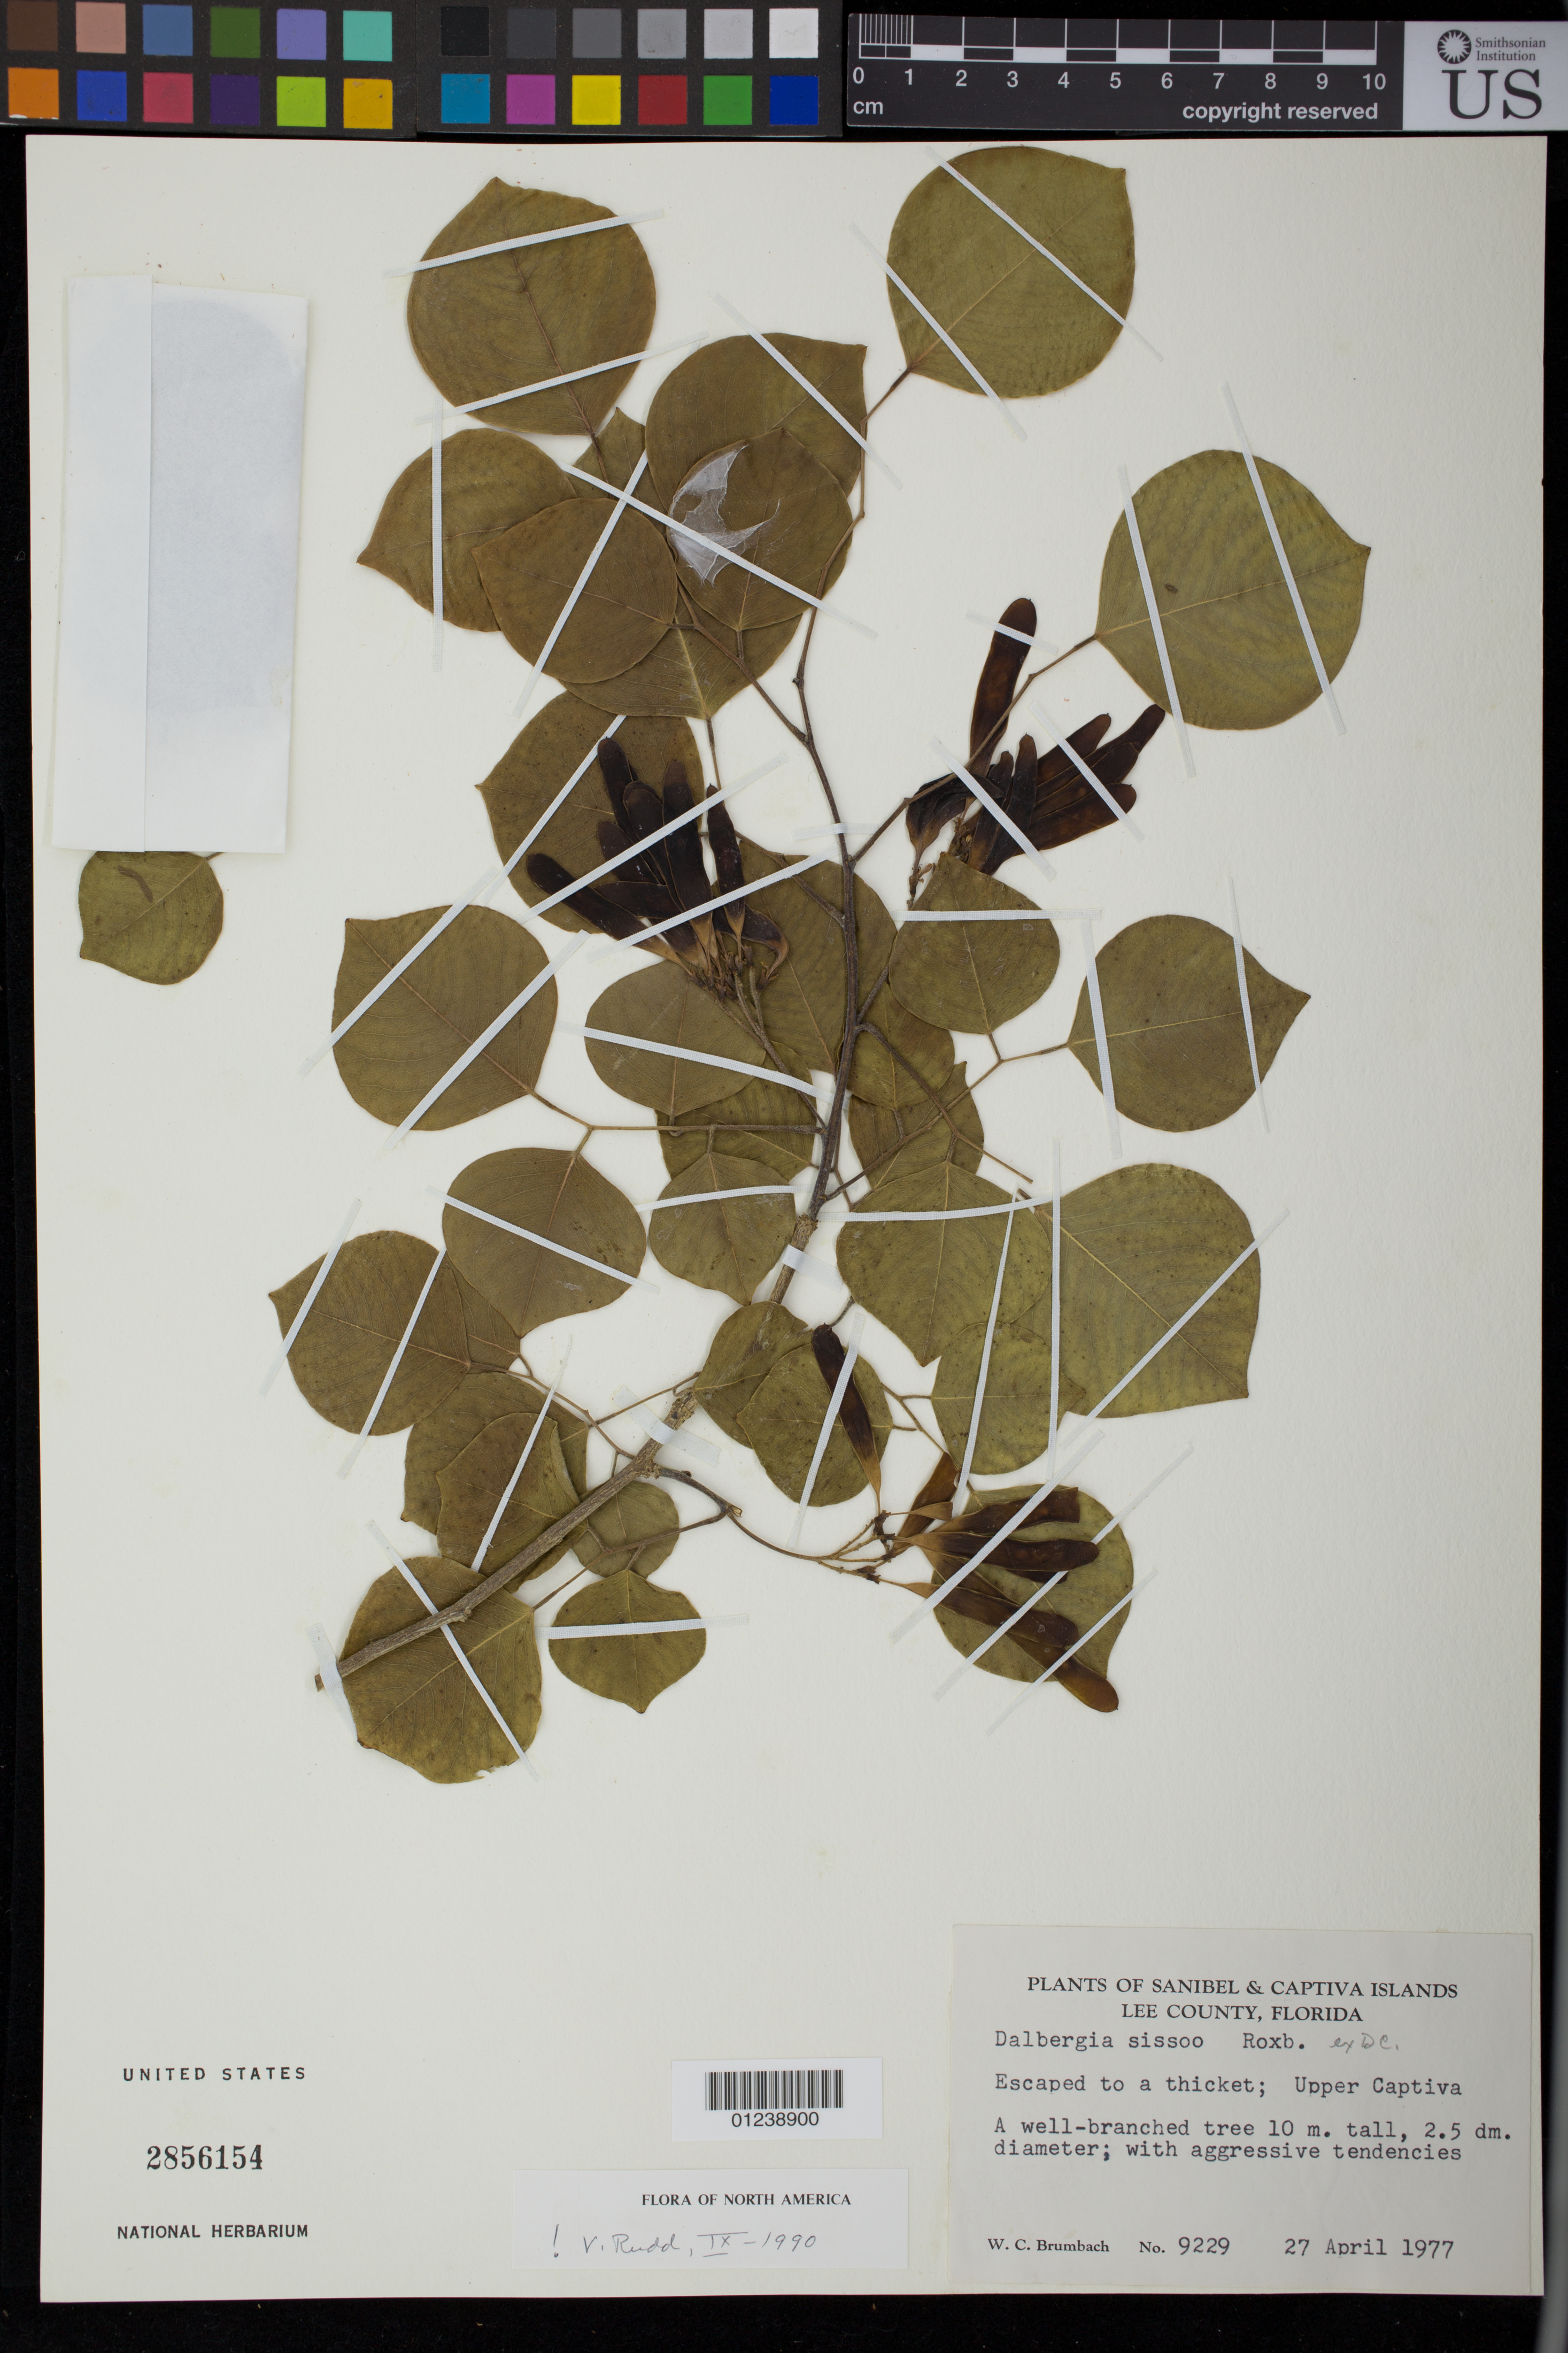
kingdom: Plantae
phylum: Tracheophyta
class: Magnoliopsida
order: Fabales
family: Fabaceae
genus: Dalbergia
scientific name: Dalbergia sissoo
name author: Roxb.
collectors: W. C. Brumbach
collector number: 9229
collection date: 1977-04-27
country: United States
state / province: Florida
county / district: Lee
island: Sanibel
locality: Sanibel & Captiva Islands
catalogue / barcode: US 2856154